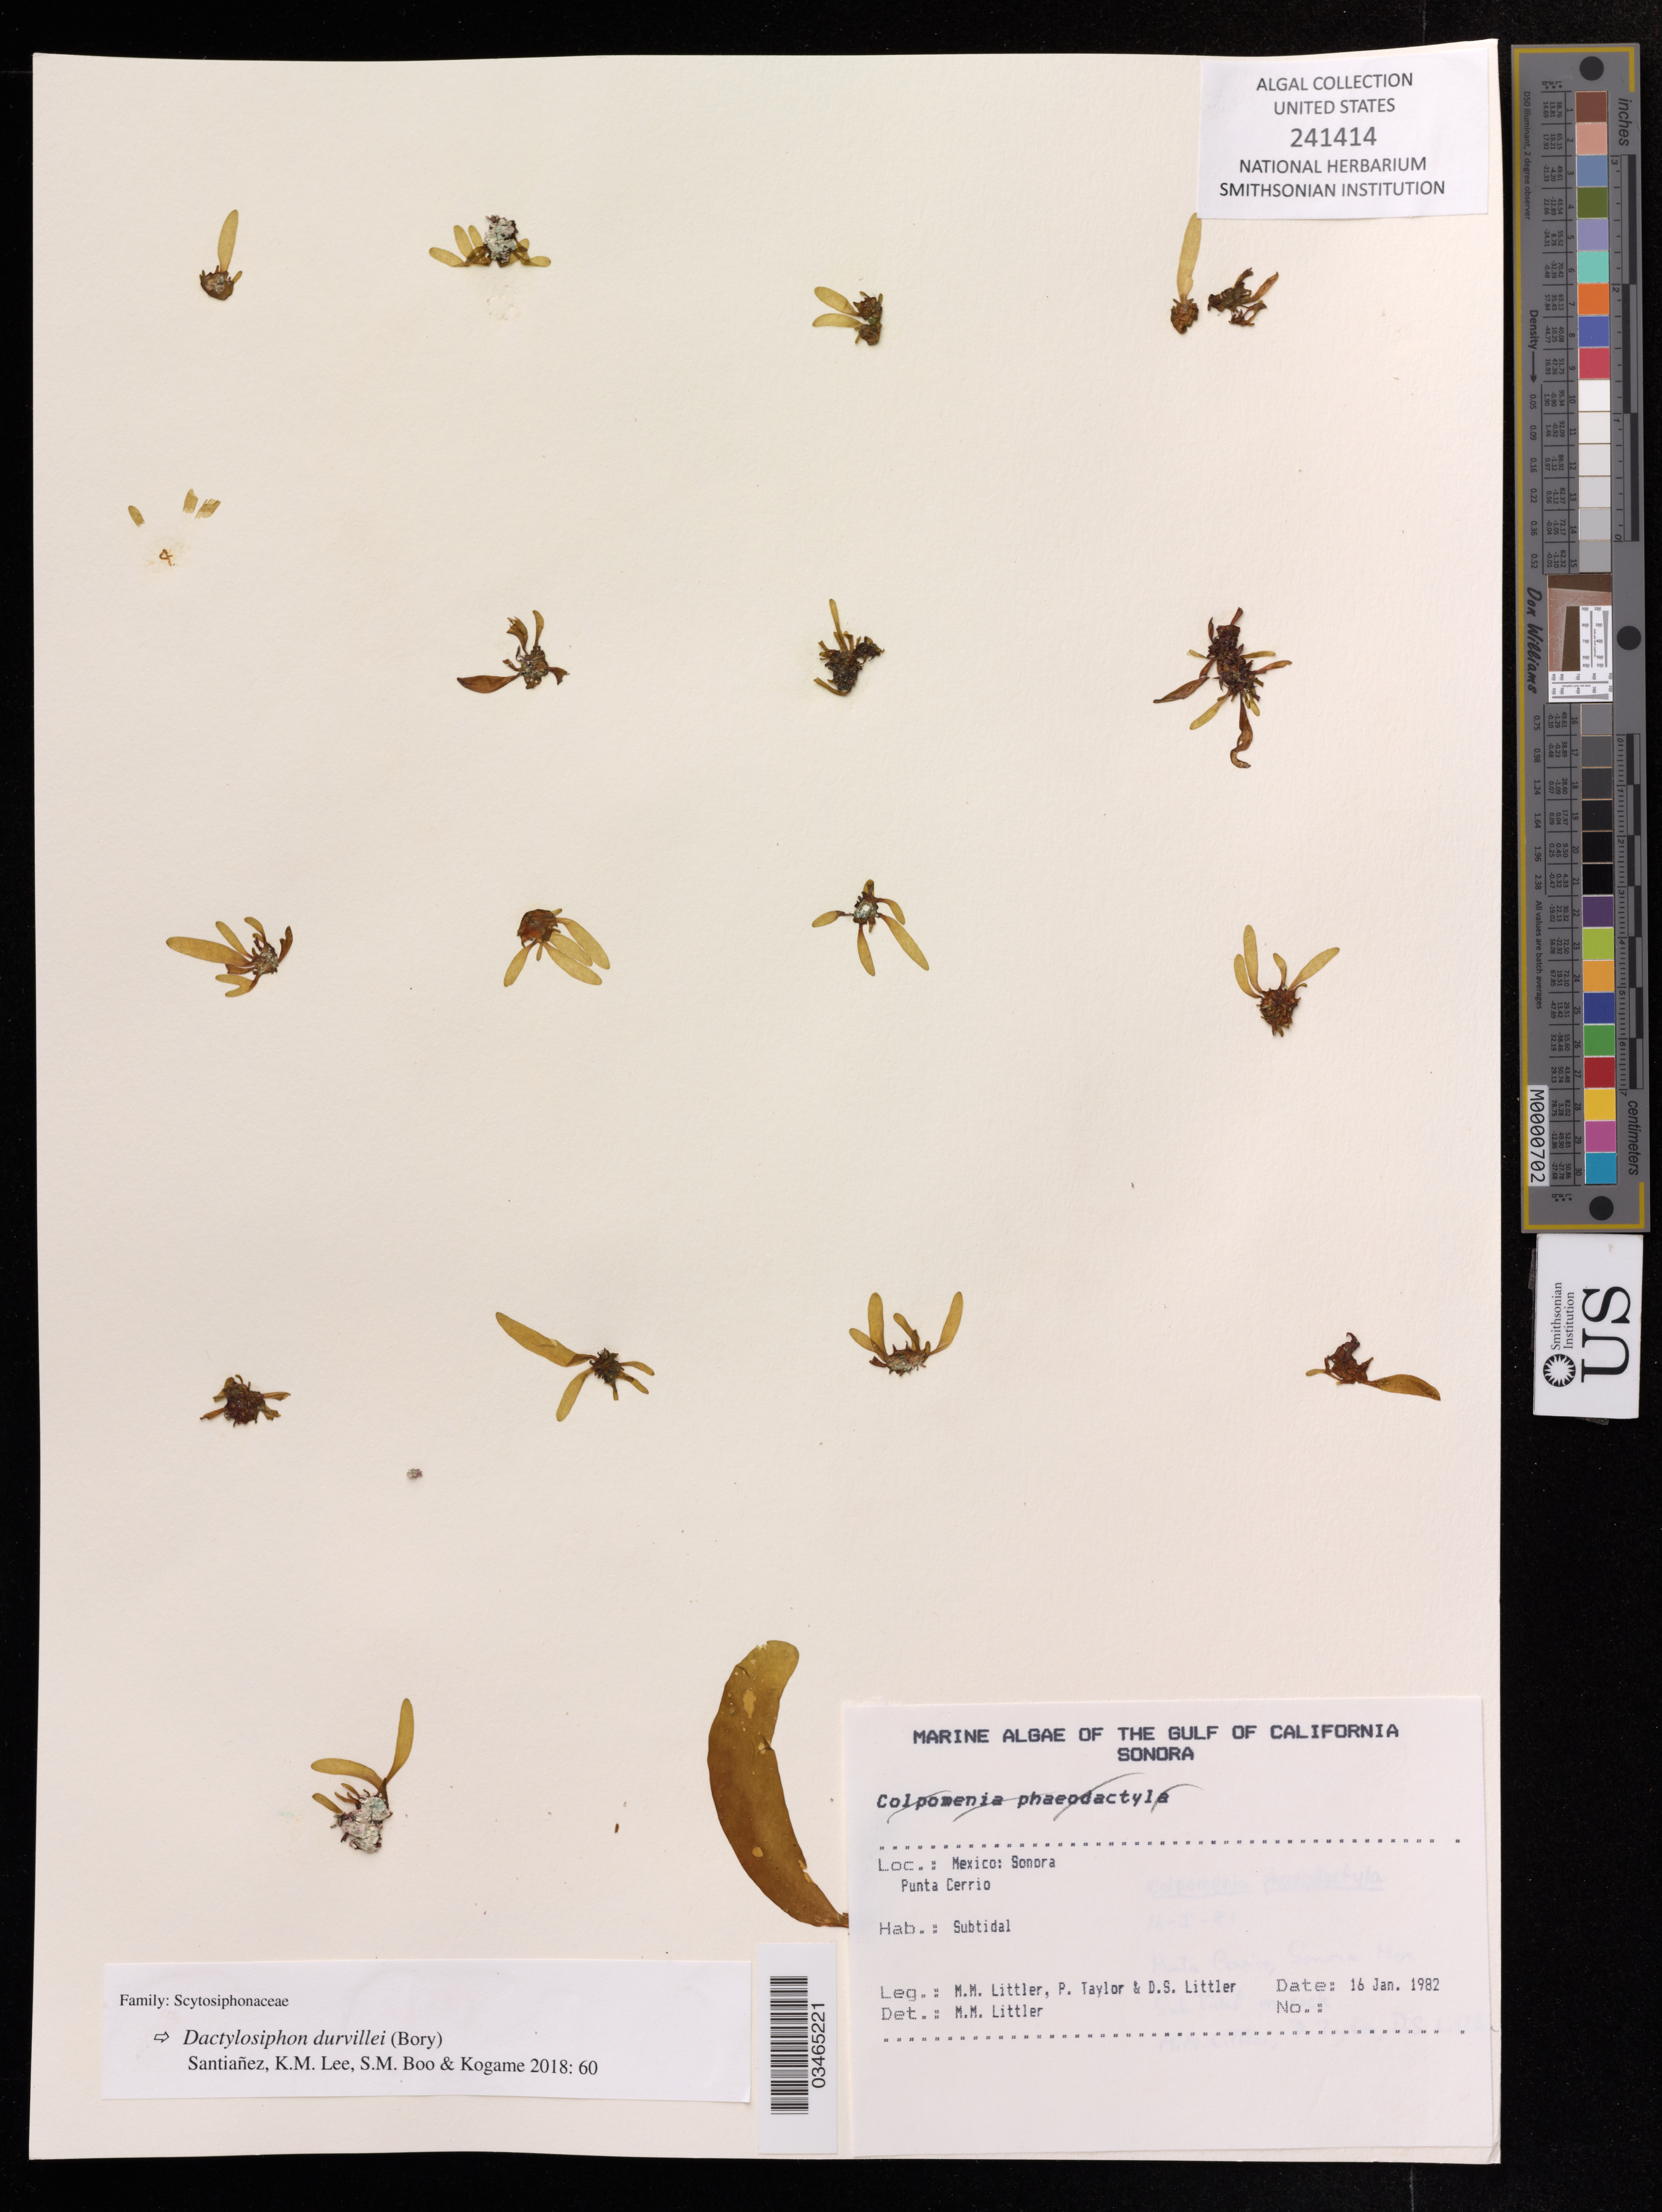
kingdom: Chromista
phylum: Ochrophyta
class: Phaeophyceae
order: Scytosiphonales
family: Scytosiphonaceae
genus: Dactylosiphon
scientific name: Dactylosiphon durvillei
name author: (Bory) Santiañez et al.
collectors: M. M. Littler & P. Taylor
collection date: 1982-01-16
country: Mexico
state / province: Sonora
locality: The Gulf of California. Punta Cerrio.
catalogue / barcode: US 241414